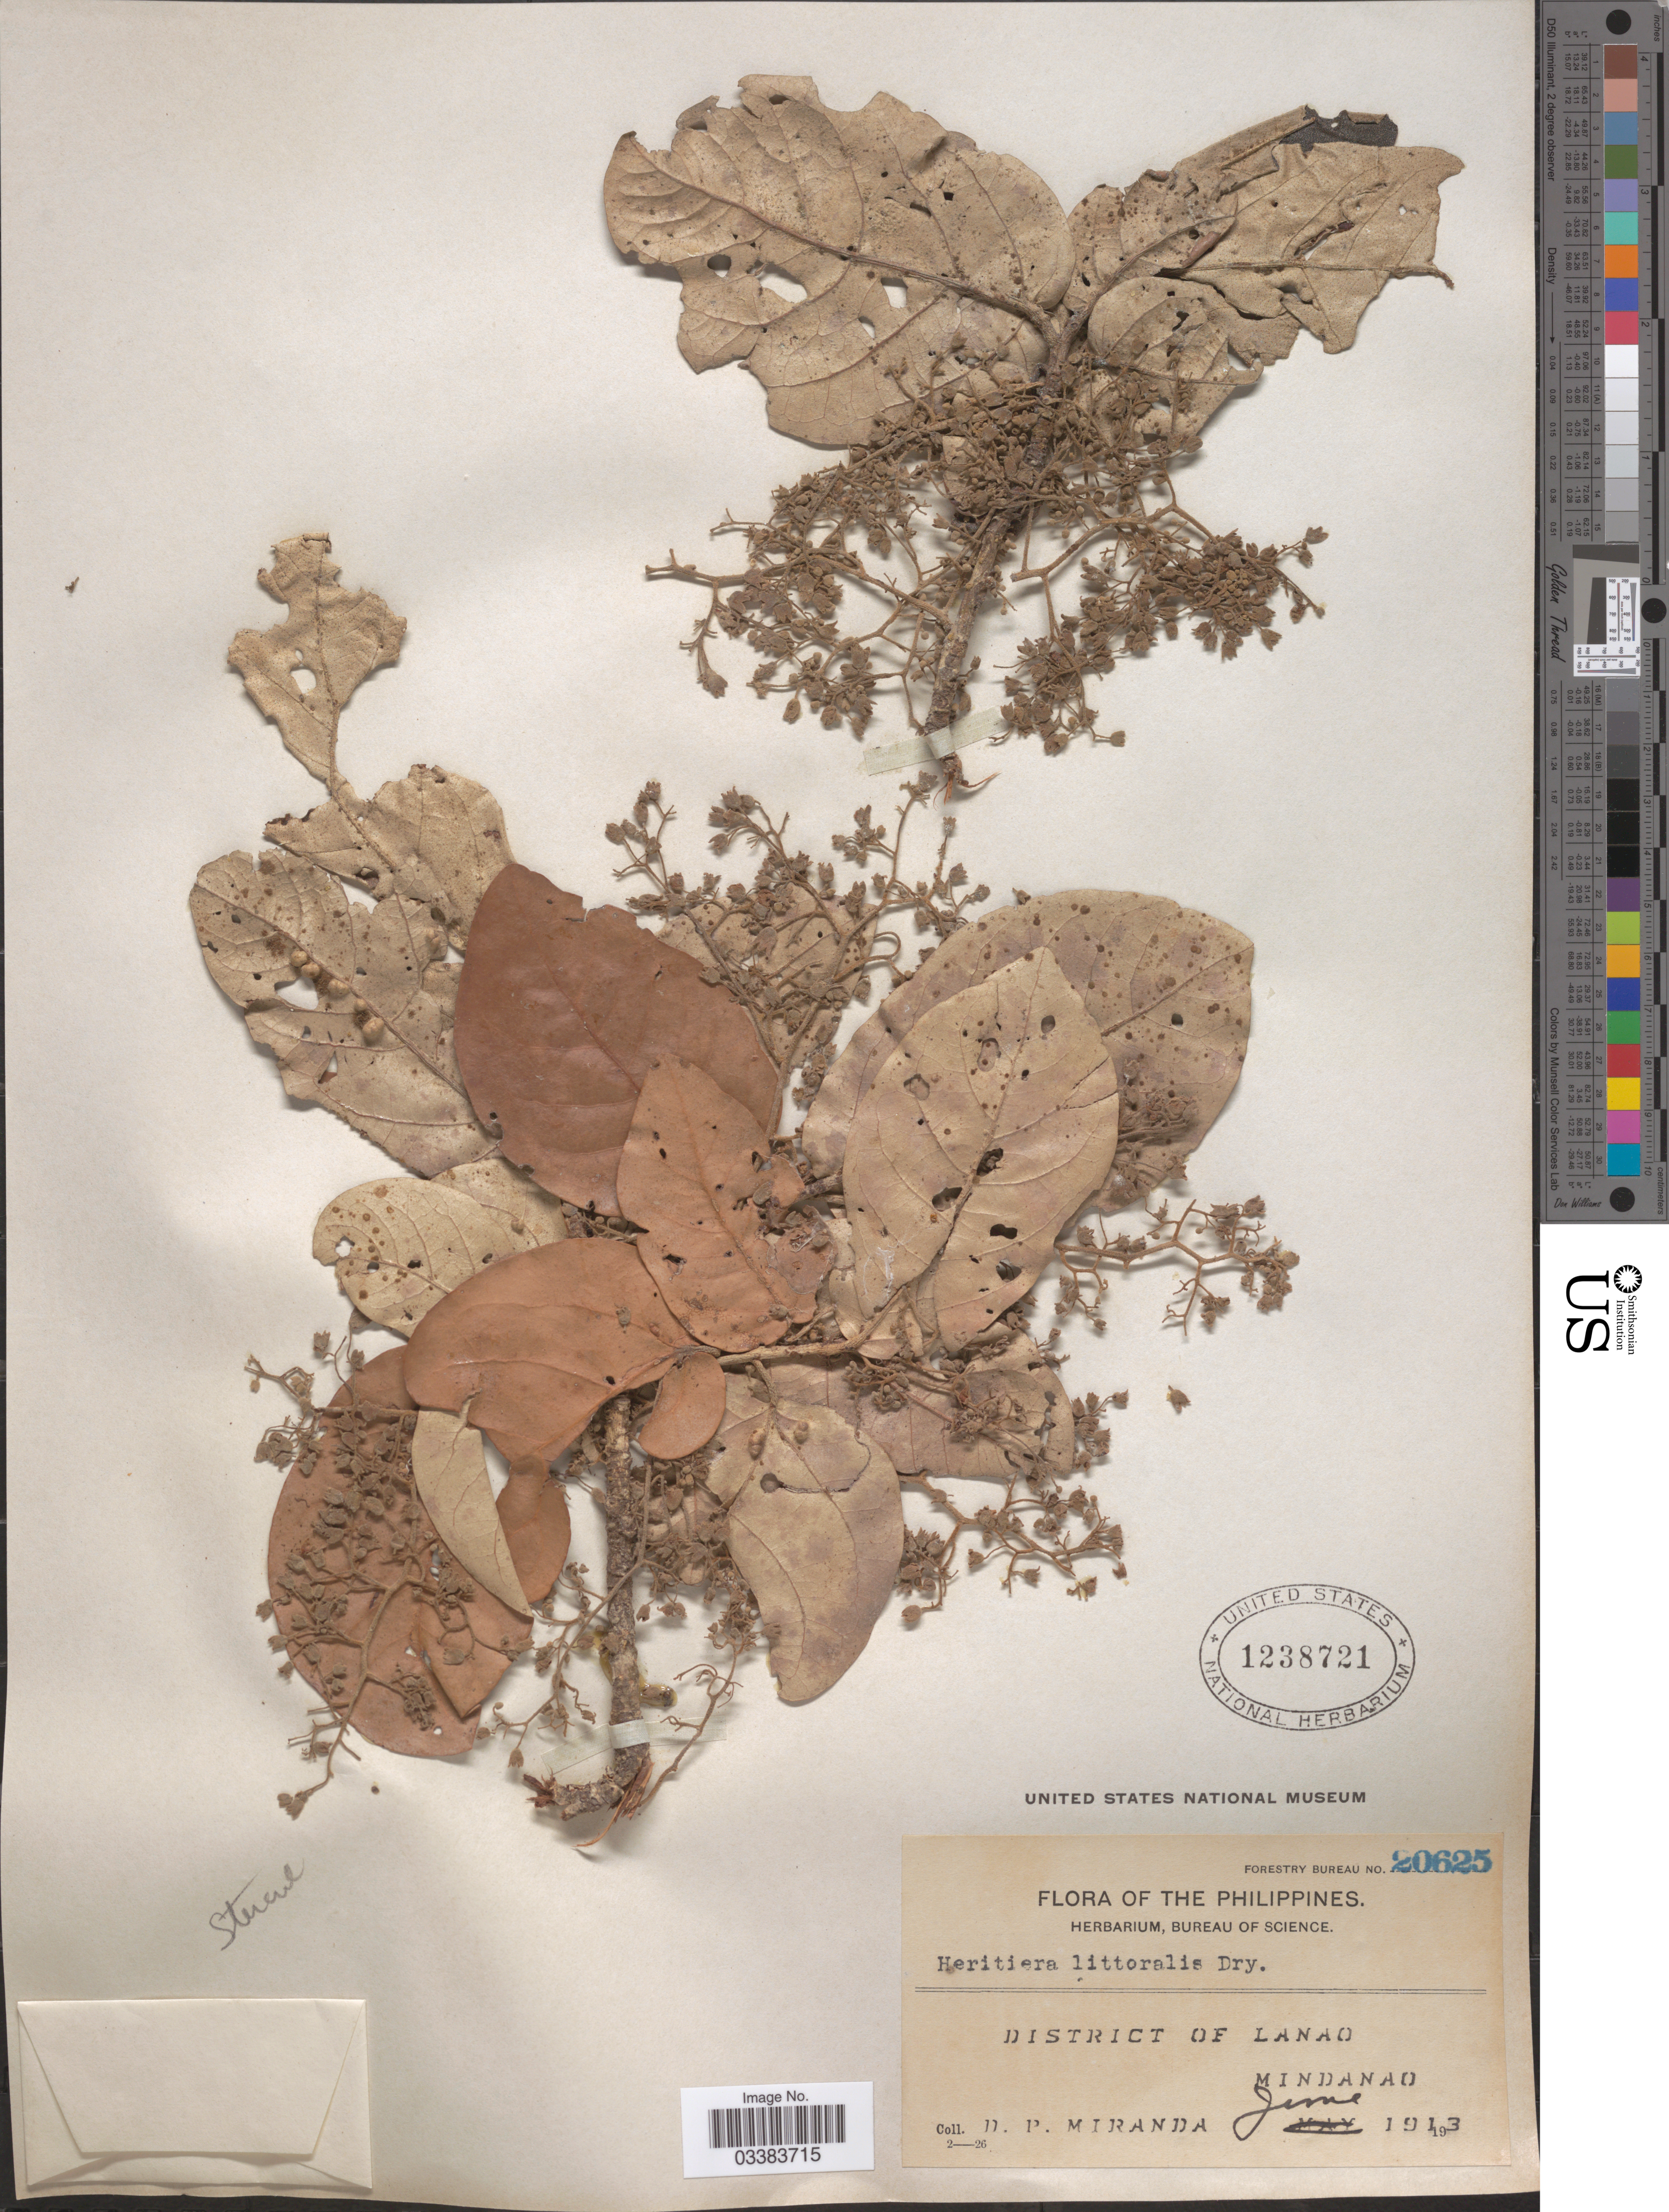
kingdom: Plantae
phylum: Tracheophyta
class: Magnoliopsida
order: Malvales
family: Malvaceae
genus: Heritiera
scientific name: Heritiera littoralis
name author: Aiton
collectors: D. P. Miranda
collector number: Forestry Bureau 20625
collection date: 1913-06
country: Philippines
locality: District of Lanao. Mindanao.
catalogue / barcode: US 1238721